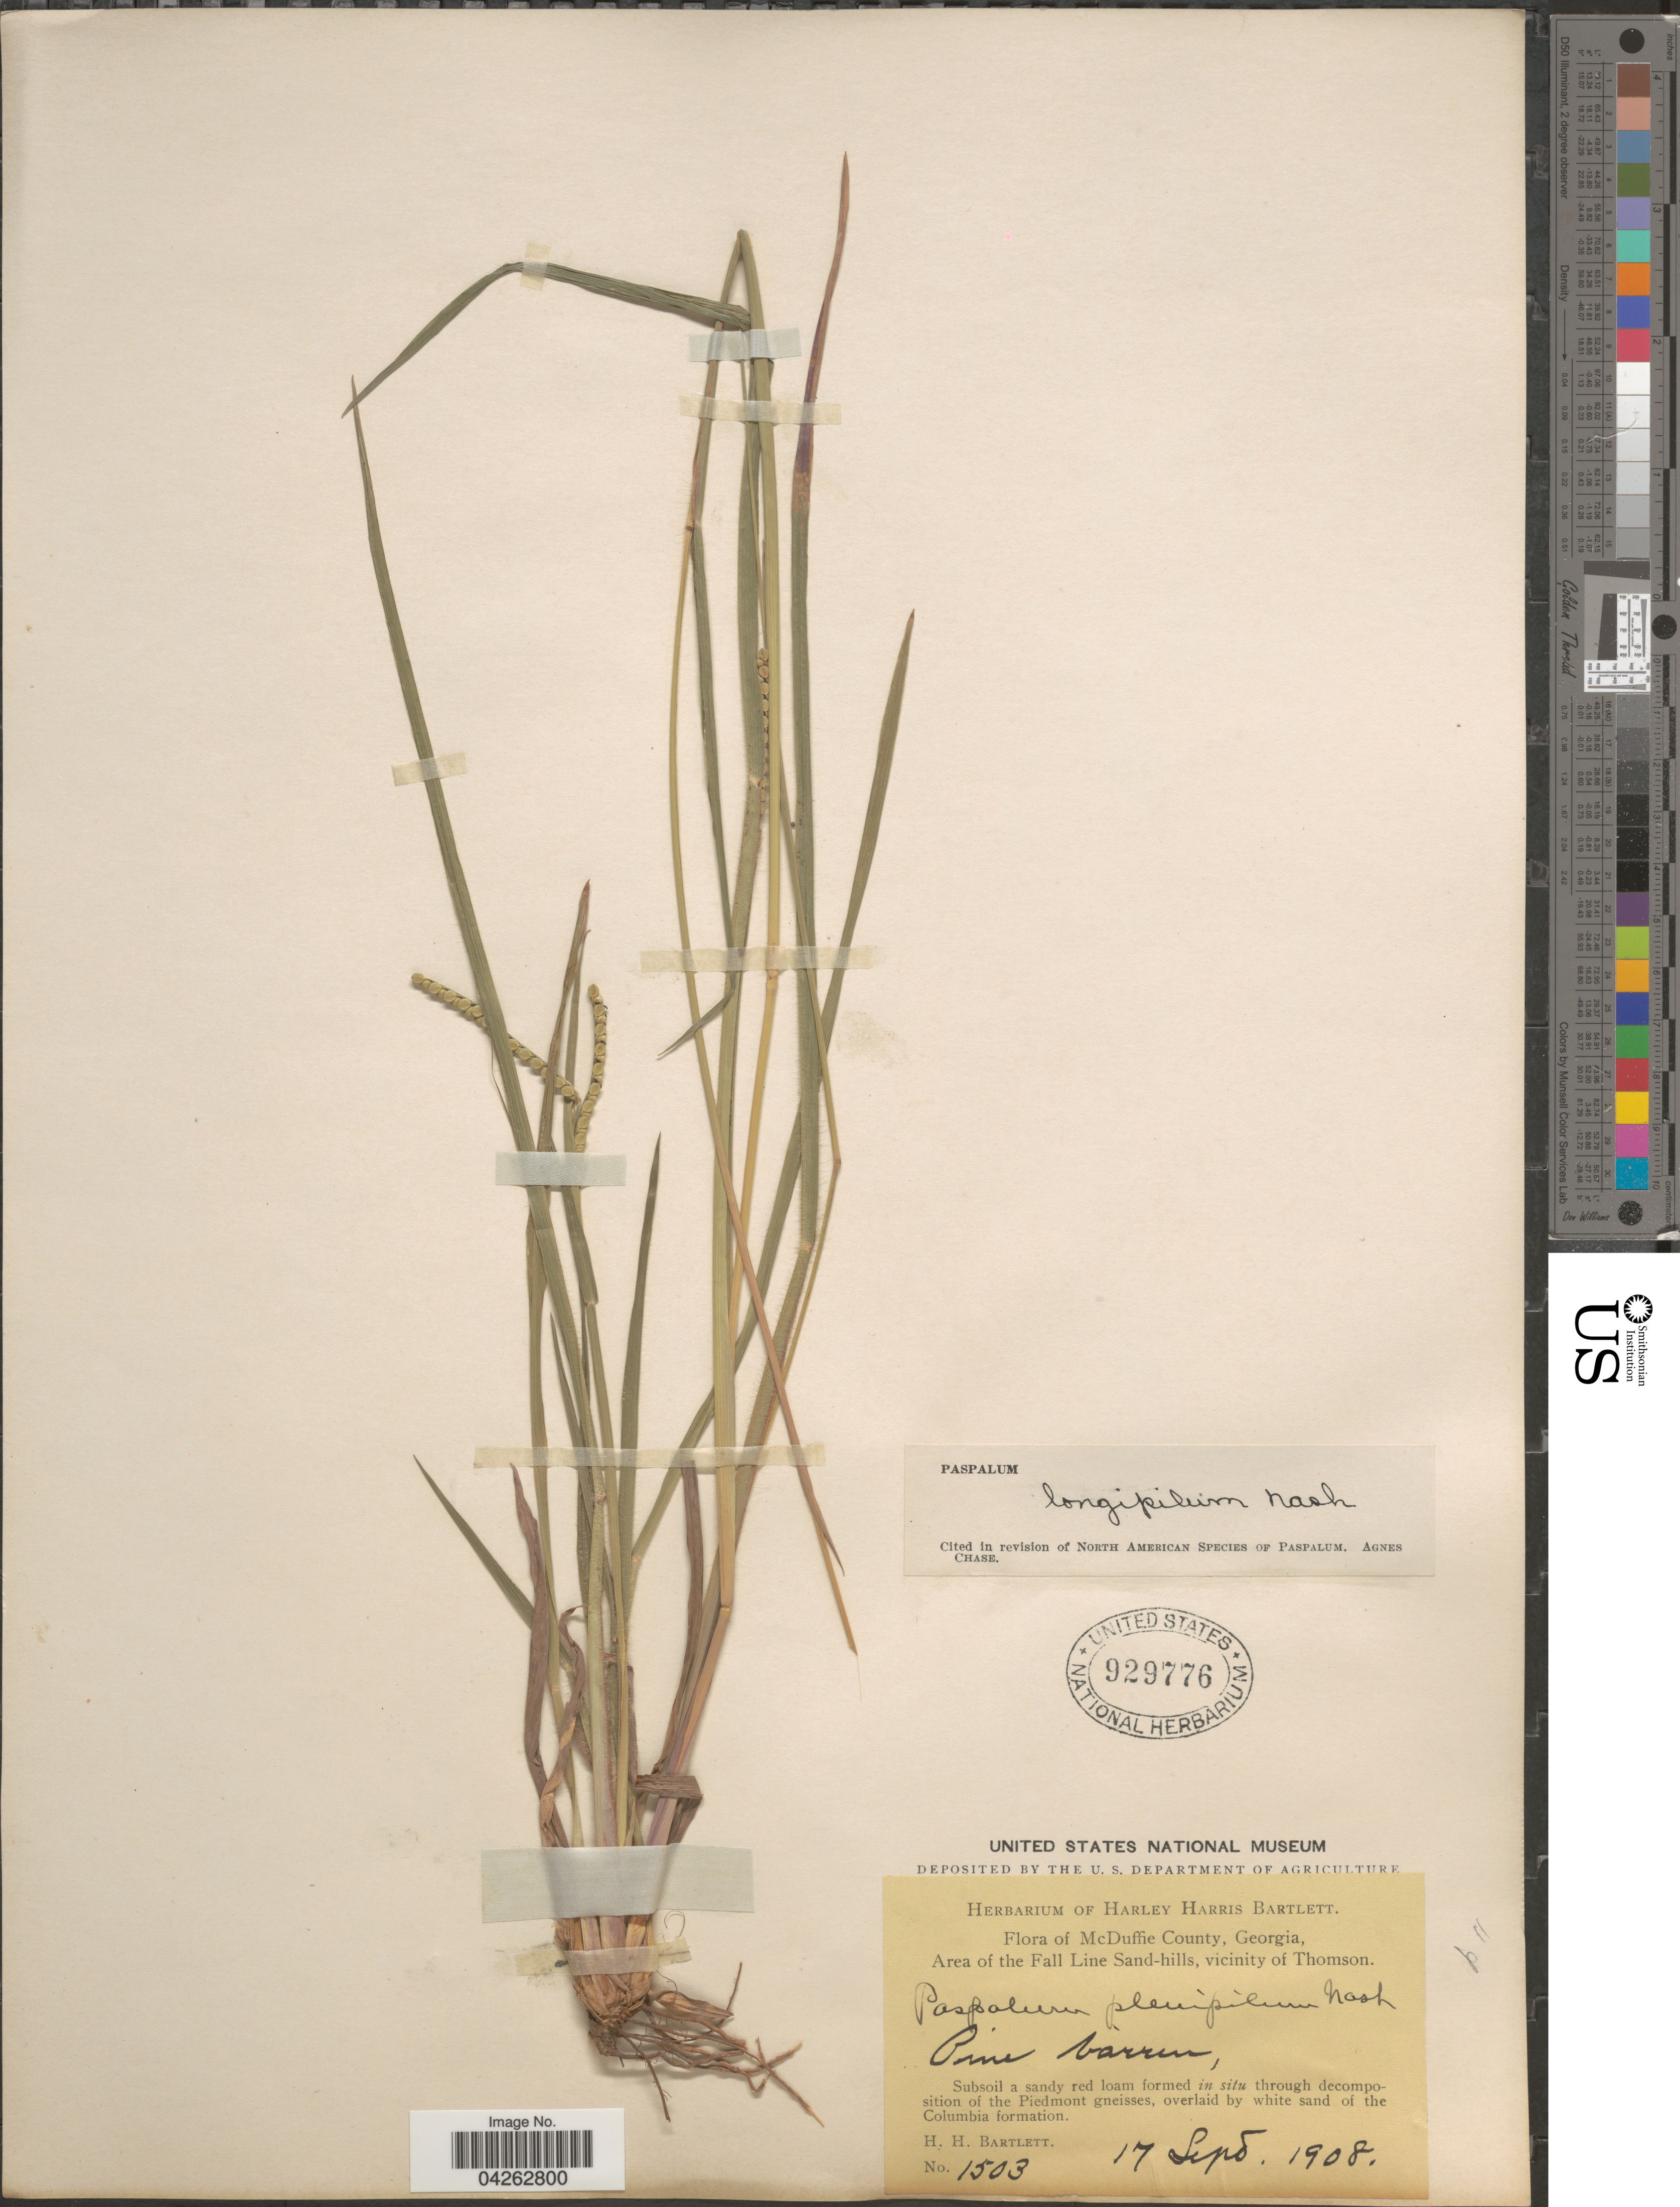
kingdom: Plantae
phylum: Tracheophyta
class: Liliopsida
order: Poales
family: Poaceae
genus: Paspalum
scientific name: Paspalum longipilum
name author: Nash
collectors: H. H. Bartlett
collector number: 1503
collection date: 1908-09-17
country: United States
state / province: Georgia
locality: McDuffie County. Area of the Fall Line Sand-hills, vicinity of Thomson. In situ through decomposition of the Piedmont gneisses, overlaid by white sand of the Columbia formation.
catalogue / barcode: US 929776